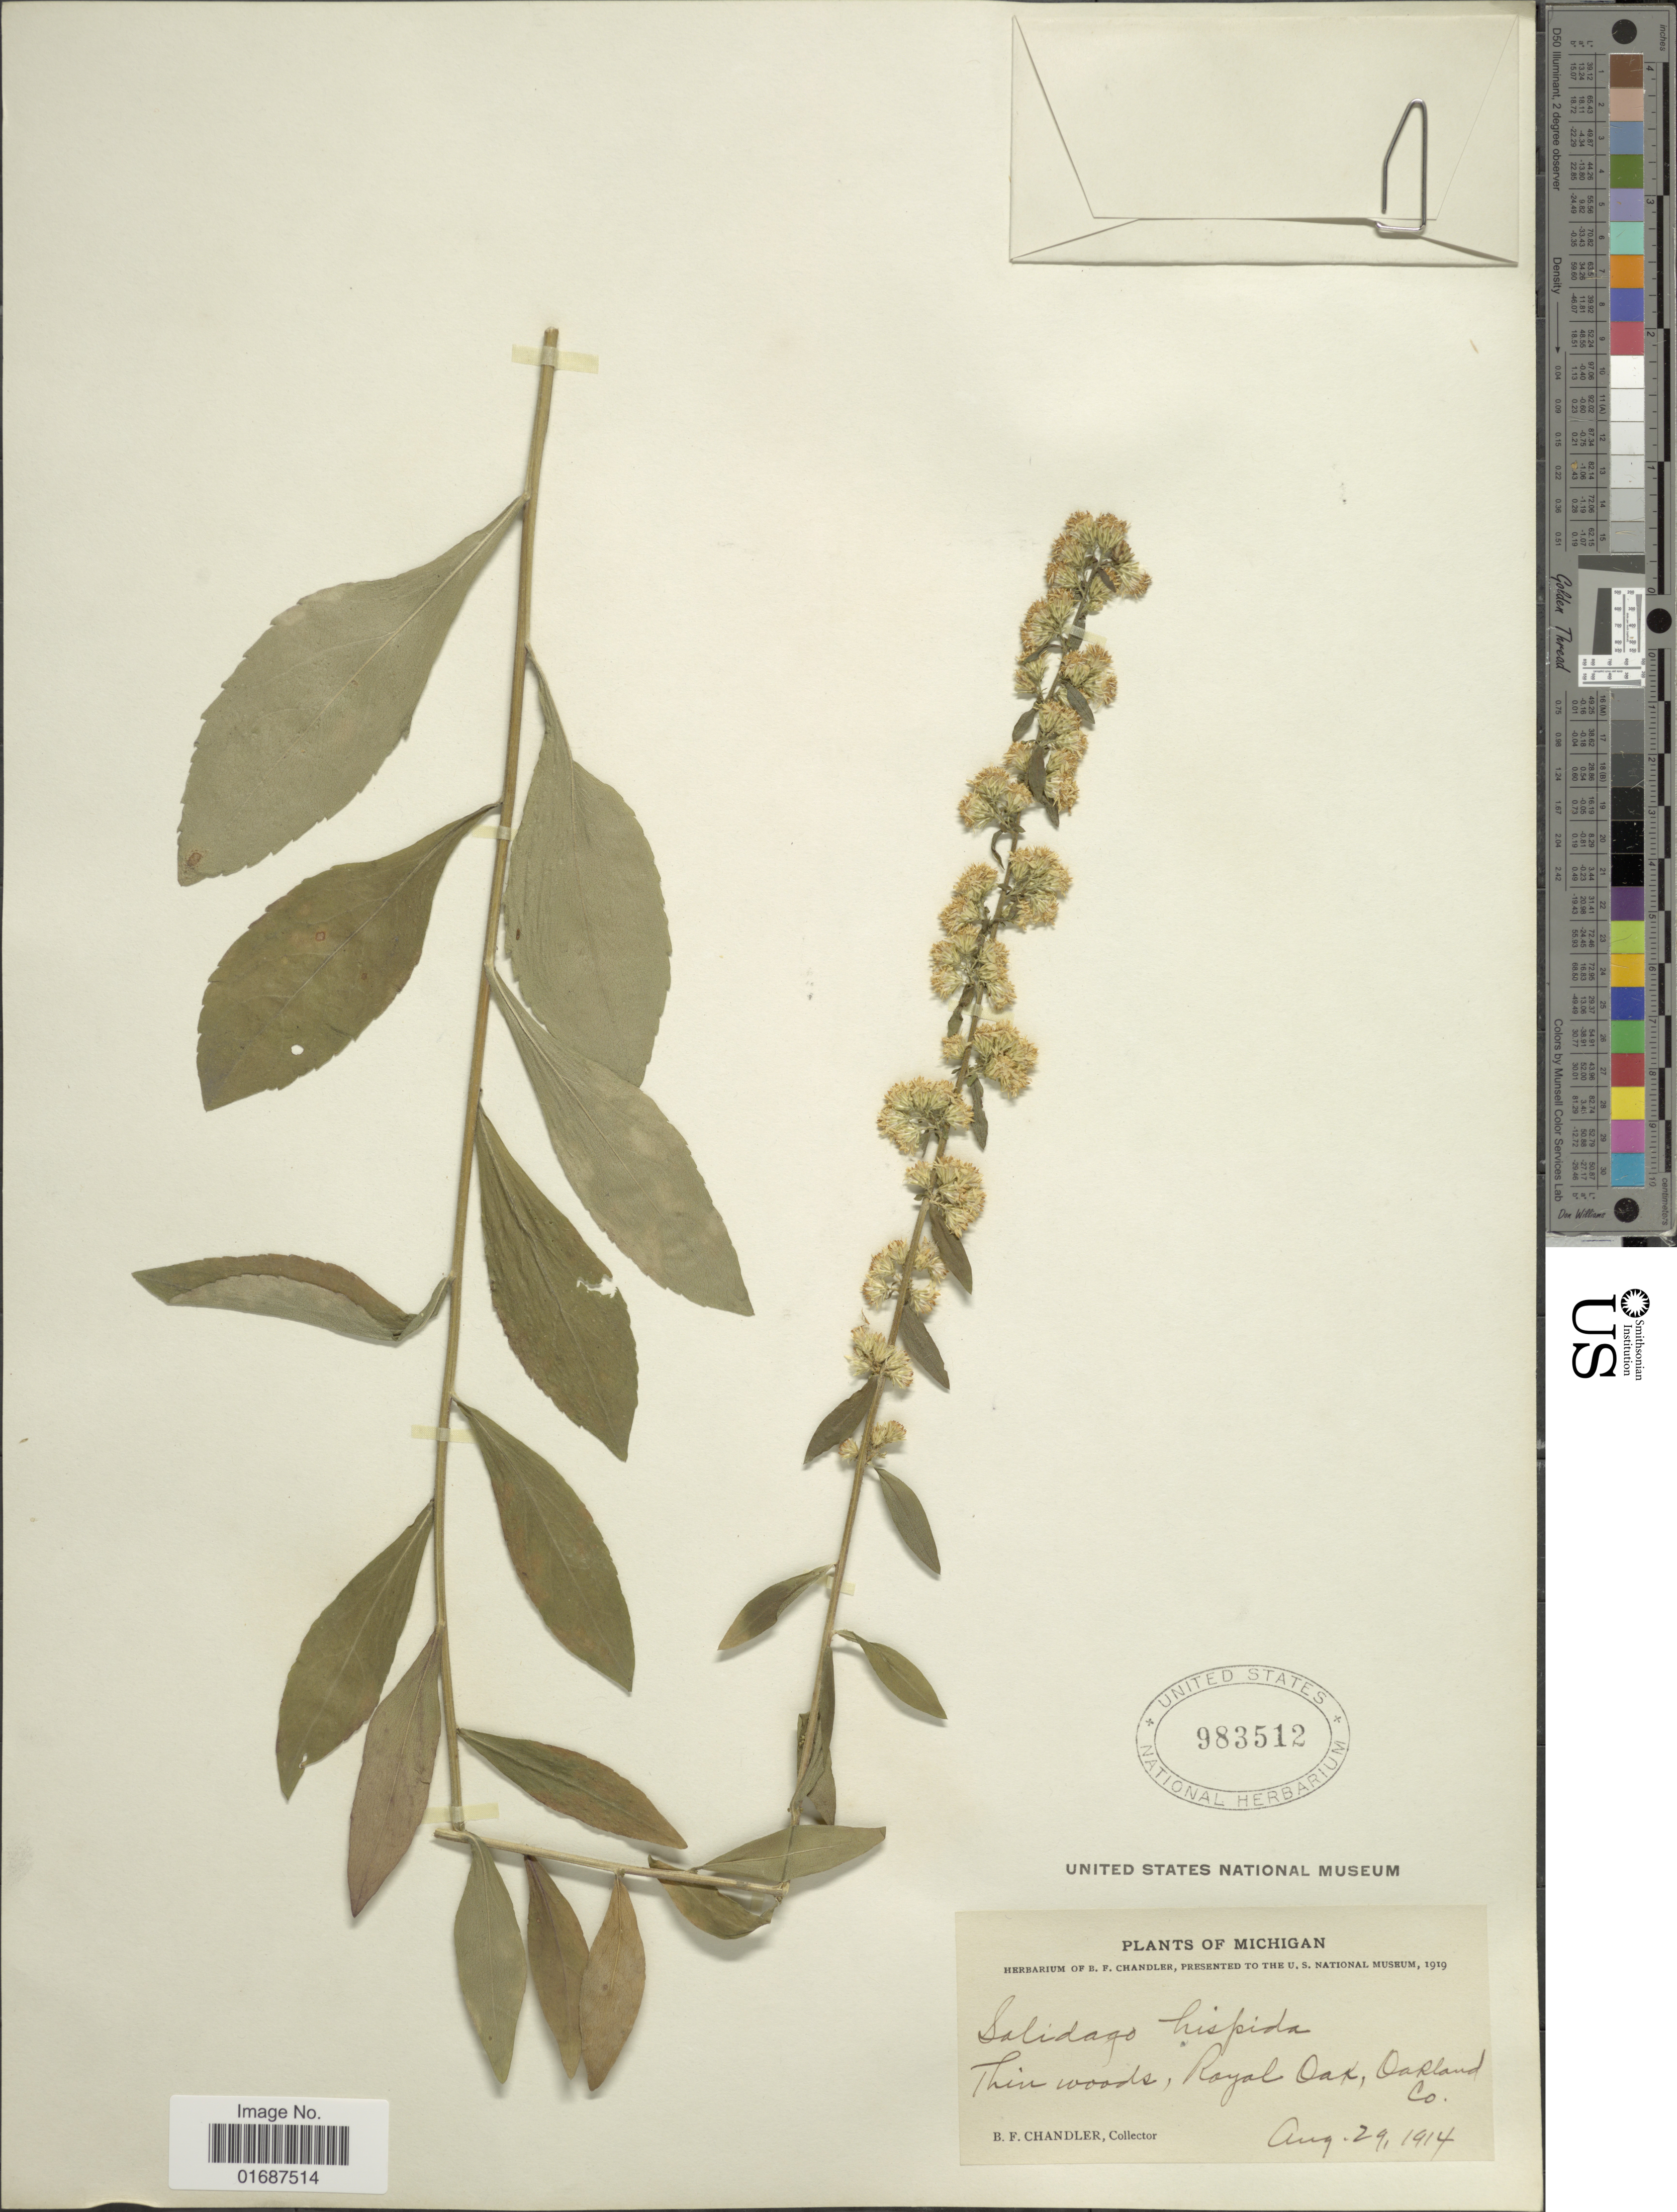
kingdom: Plantae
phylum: Tracheophyta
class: Magnoliopsida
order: Asterales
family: Asteraceae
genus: Solidago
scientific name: Solidago hispida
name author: Muhl. ex Willd.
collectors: B. F. Chandler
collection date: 1914-08-29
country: United States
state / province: Michigan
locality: Royal Oak, Oakland Co.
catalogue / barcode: US 983512